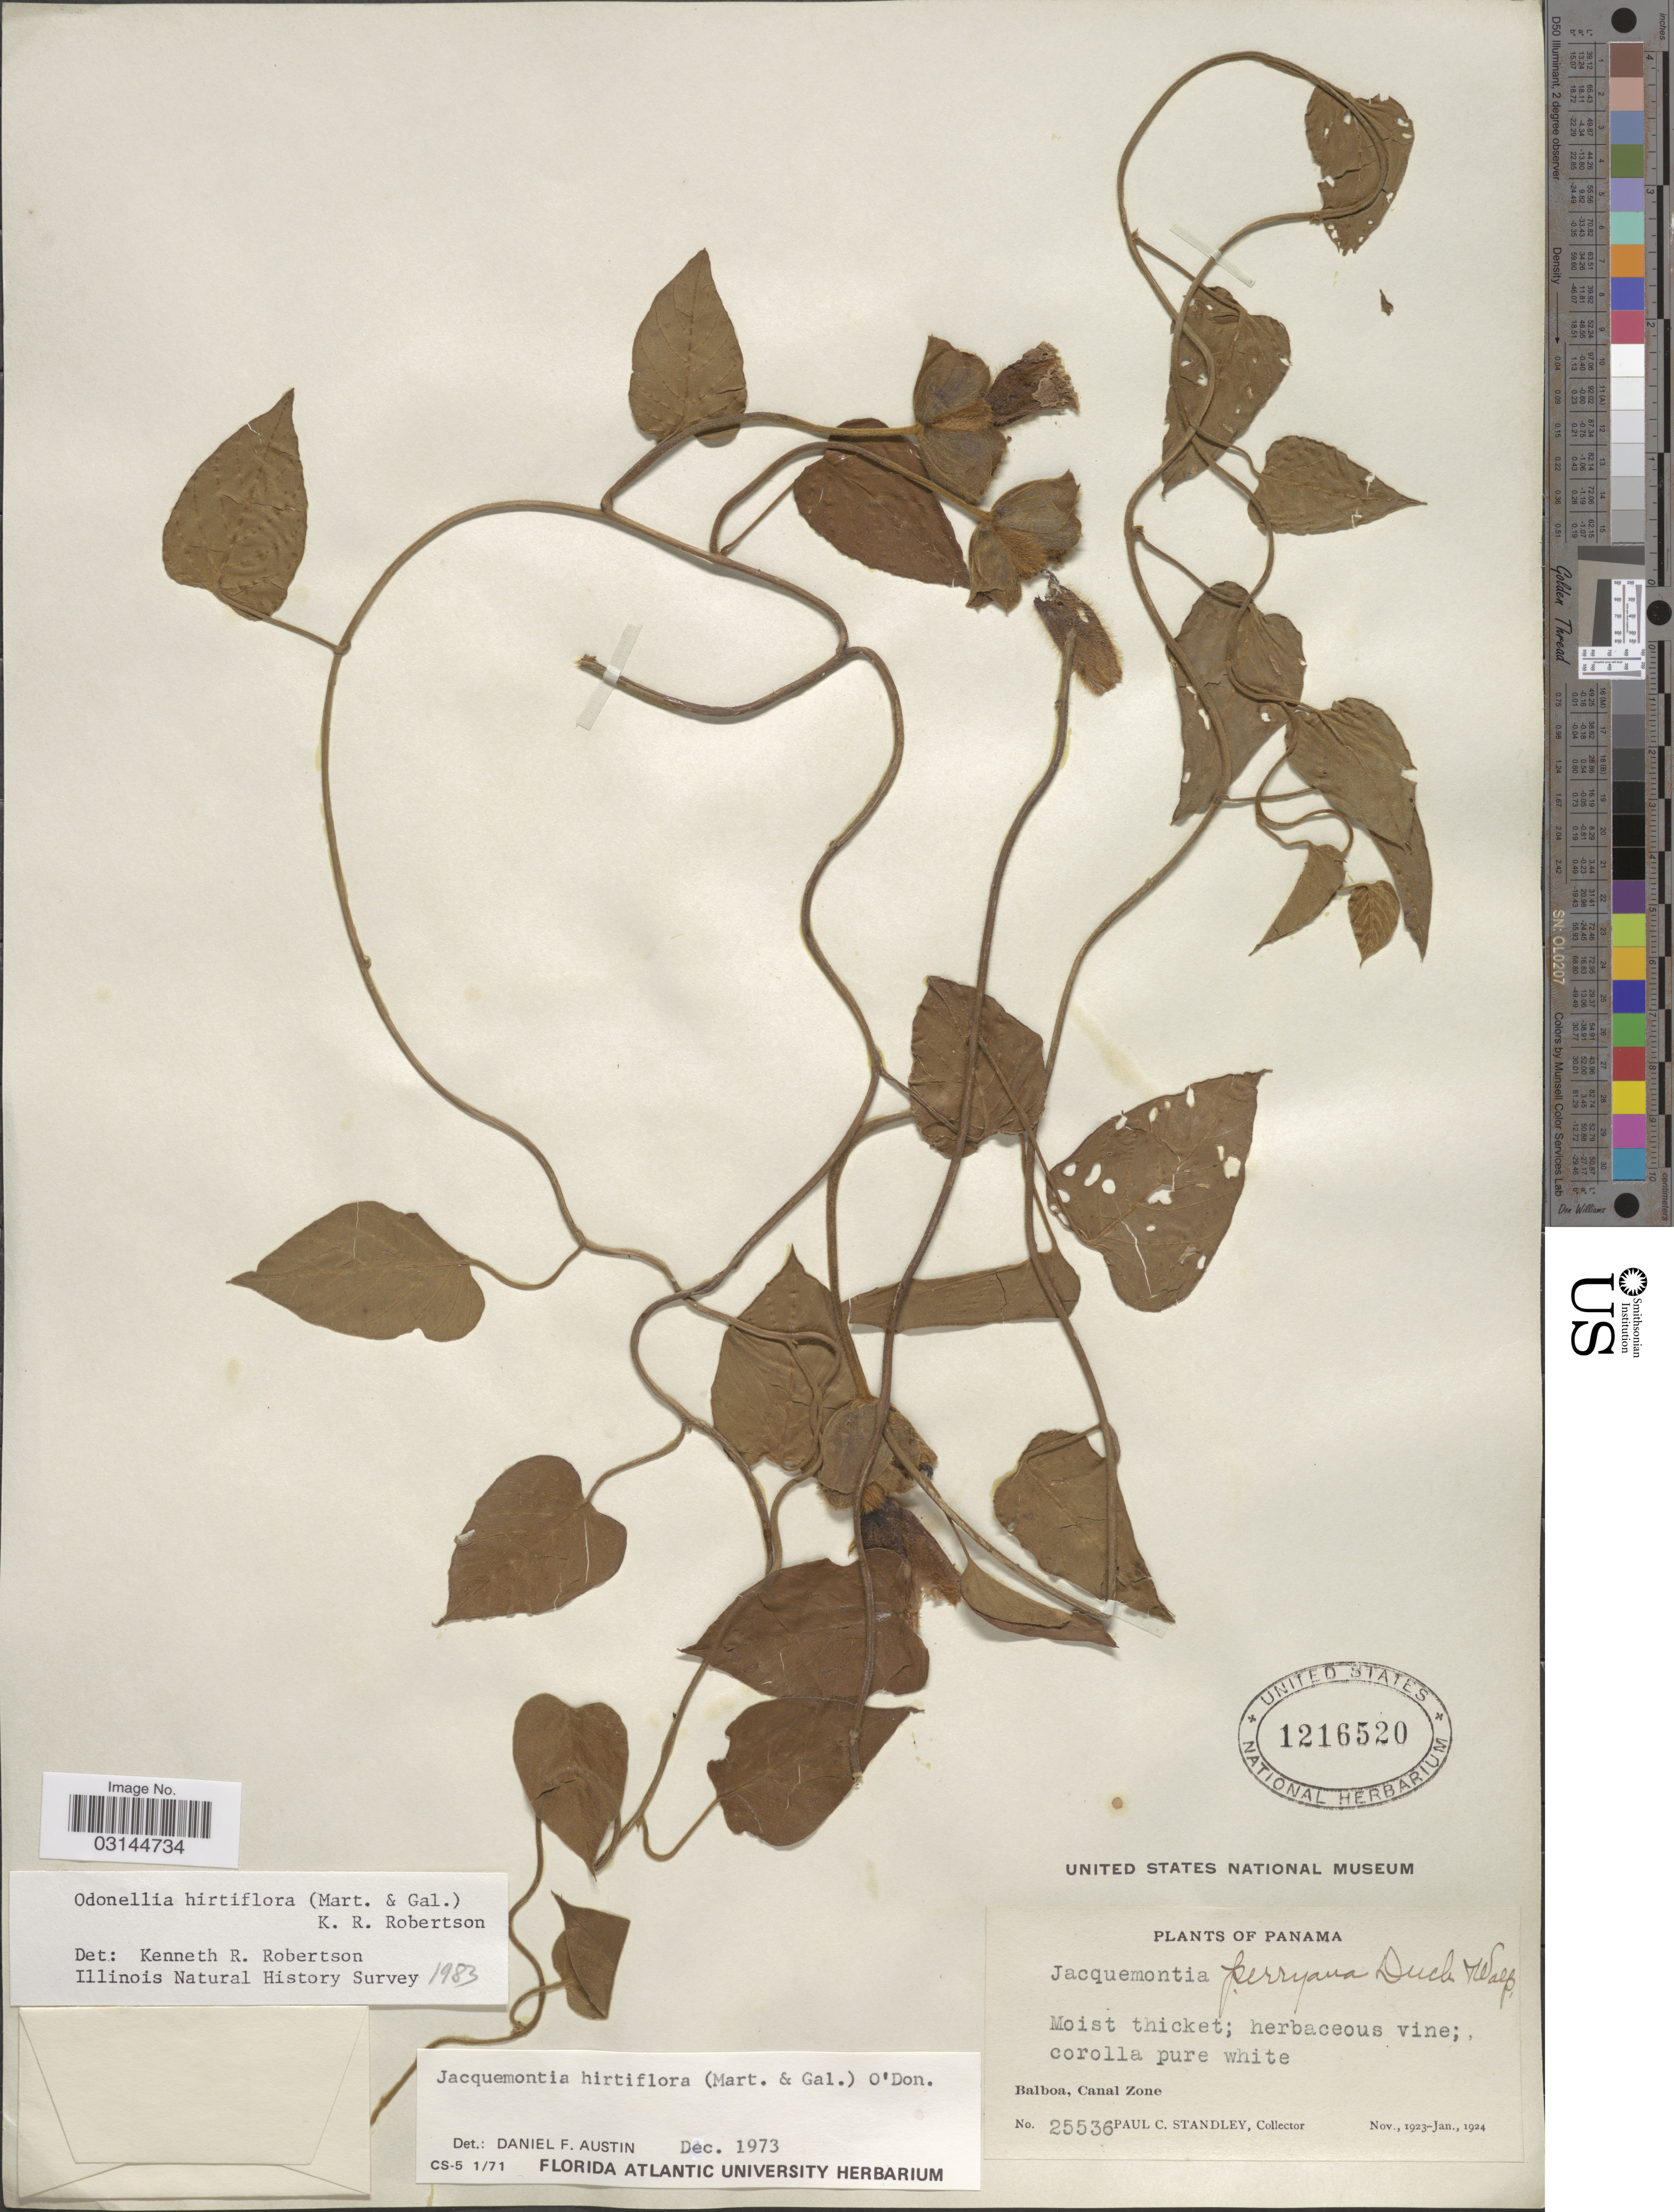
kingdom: Plantae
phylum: Tracheophyta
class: Magnoliopsida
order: Solanales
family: Convolvulaceae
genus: Odonellia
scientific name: Odonellia hirtiflora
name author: (M. Martens & Galeotti) K.R. Robertson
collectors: P. C. Standley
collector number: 25536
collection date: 1923-11/1924-01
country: Panama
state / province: Colón / Panamá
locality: Balboa, Canal Zone.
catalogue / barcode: US 1216520